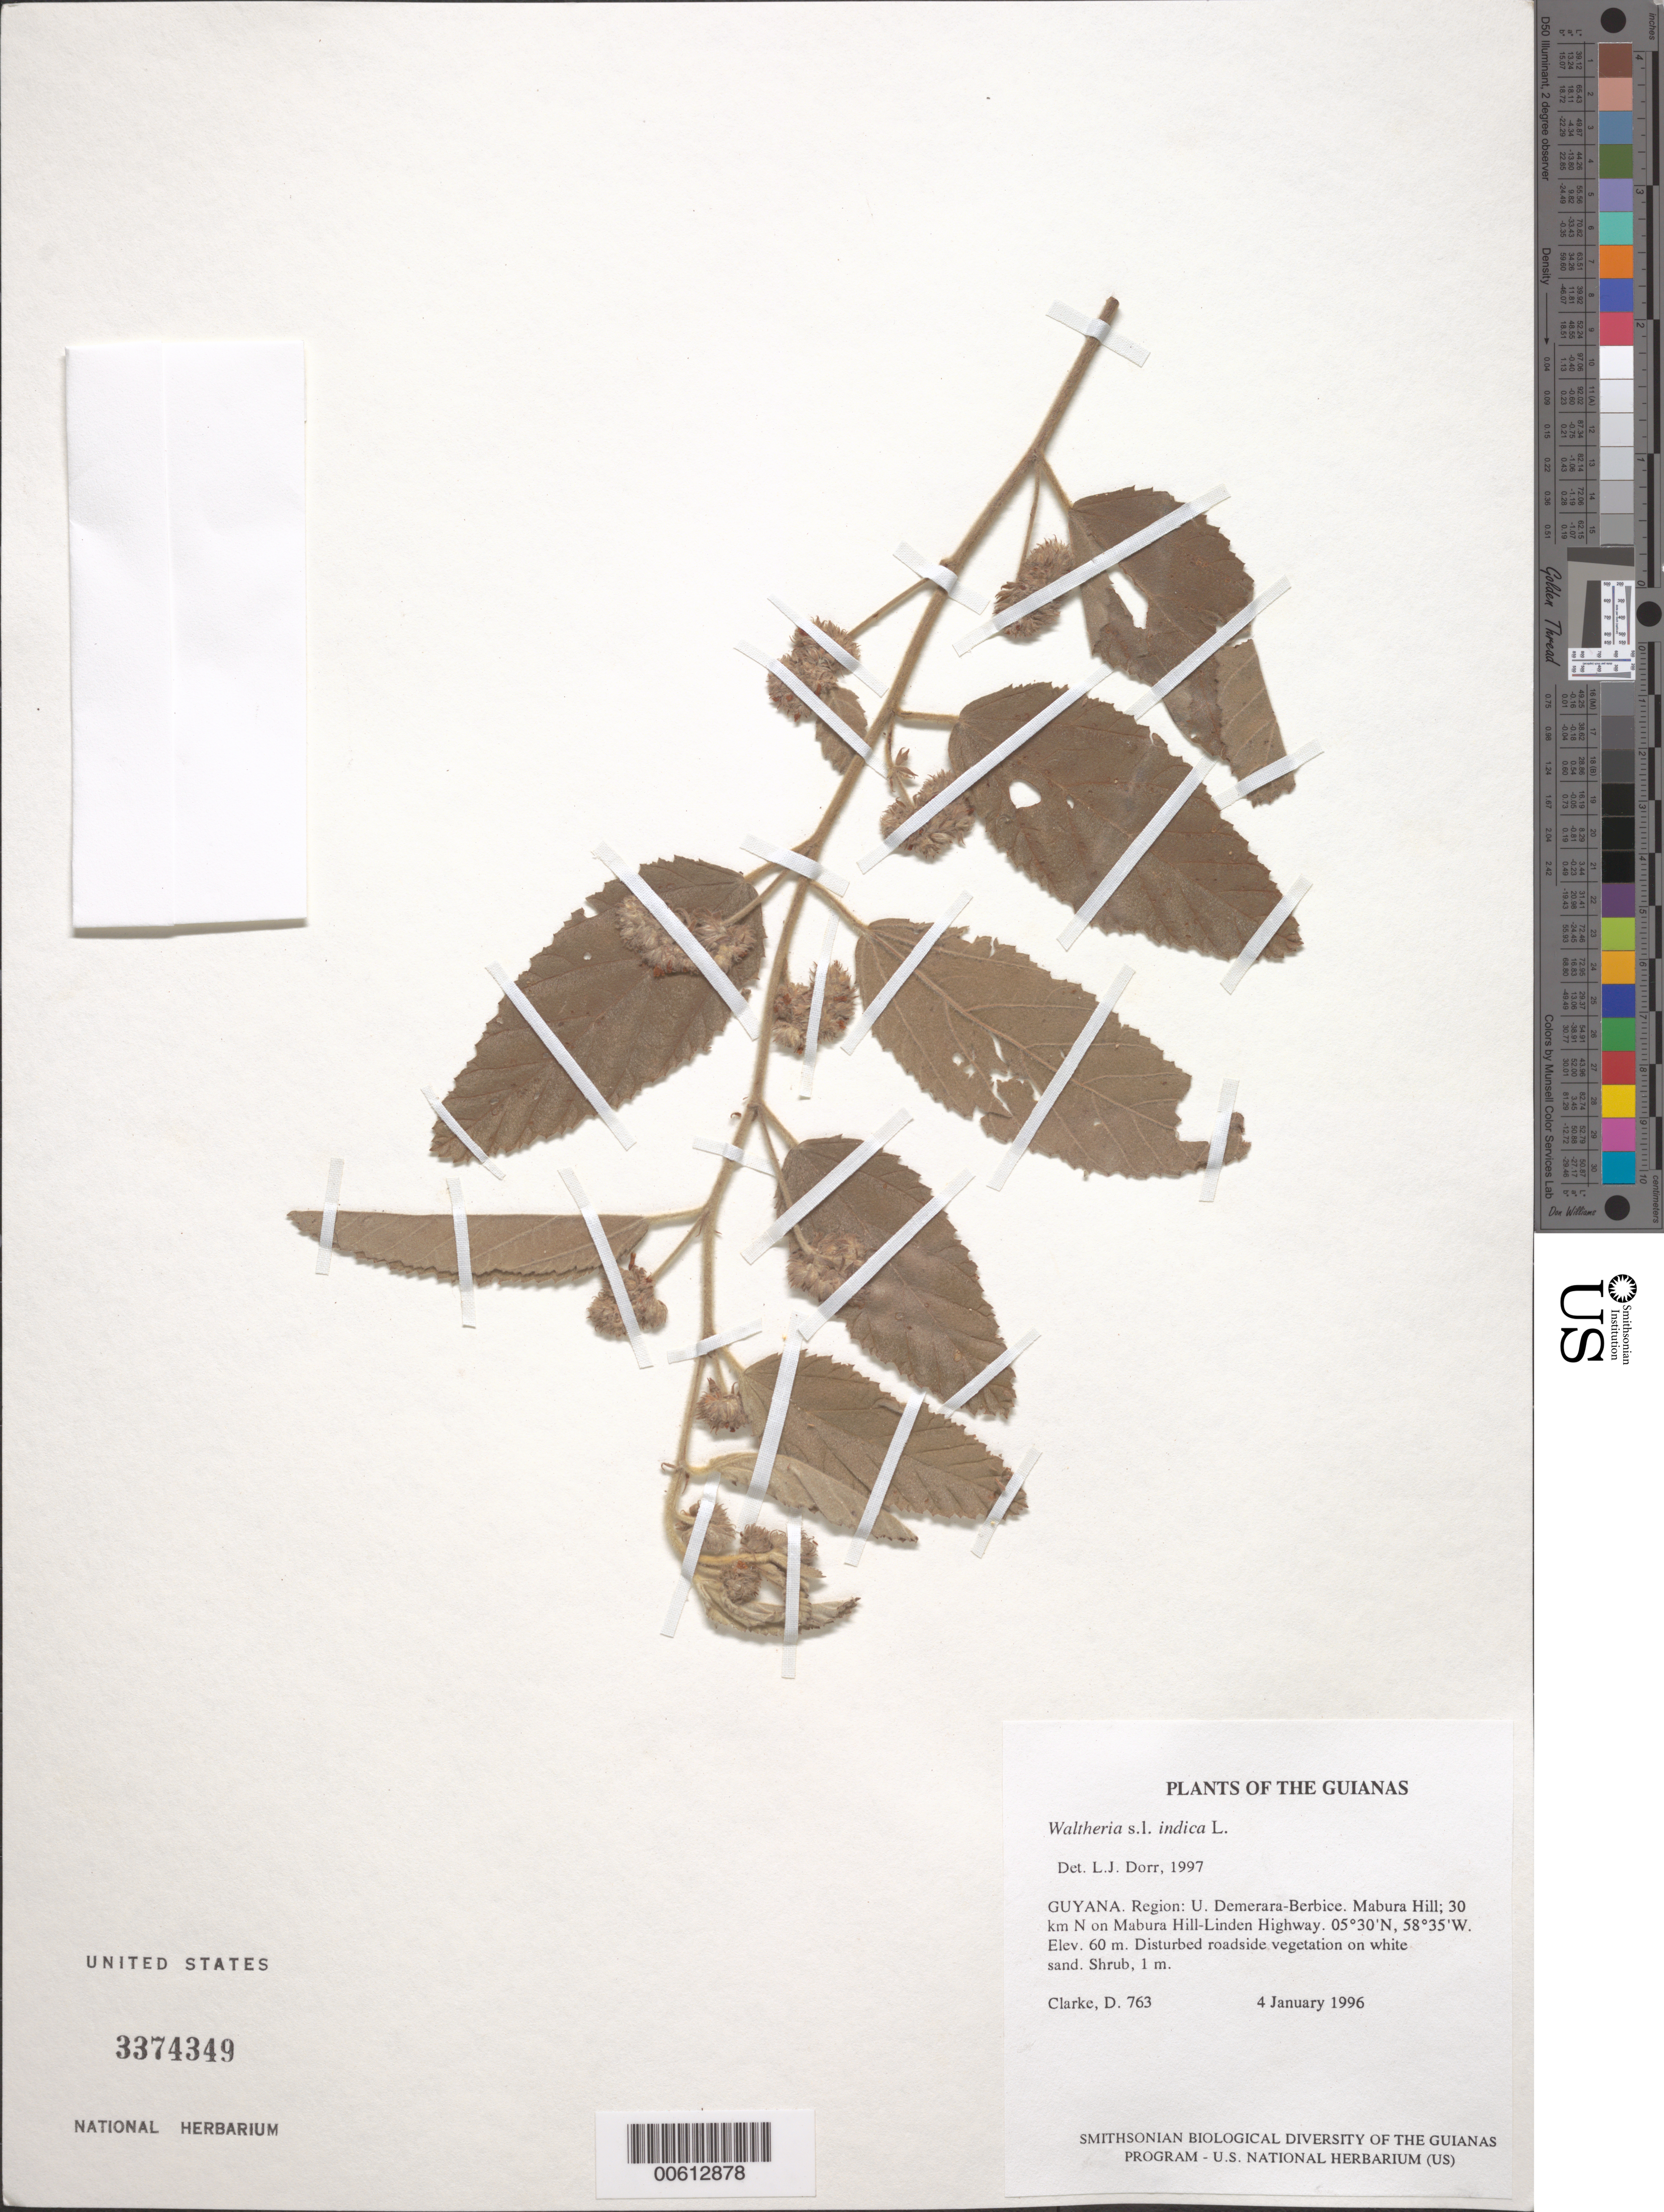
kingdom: Plantae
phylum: Tracheophyta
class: Magnoliopsida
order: Malvales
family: Malvaceae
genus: Waltheria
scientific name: Waltheria indica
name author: L.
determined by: Dorr, L. J., (BOT), Smithsonian Institution - National Museum of Natural History (UNITED STATES)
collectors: H. D. Clarke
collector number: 763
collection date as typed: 4 January 1996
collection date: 1996-01-04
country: Guyana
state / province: U. Demerara-Berbice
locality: Mabura Hill; 30 km N on Mabura Hill-Linden Highway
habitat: Disturbed roadside vegetation on white sand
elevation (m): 60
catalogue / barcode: US 3374349